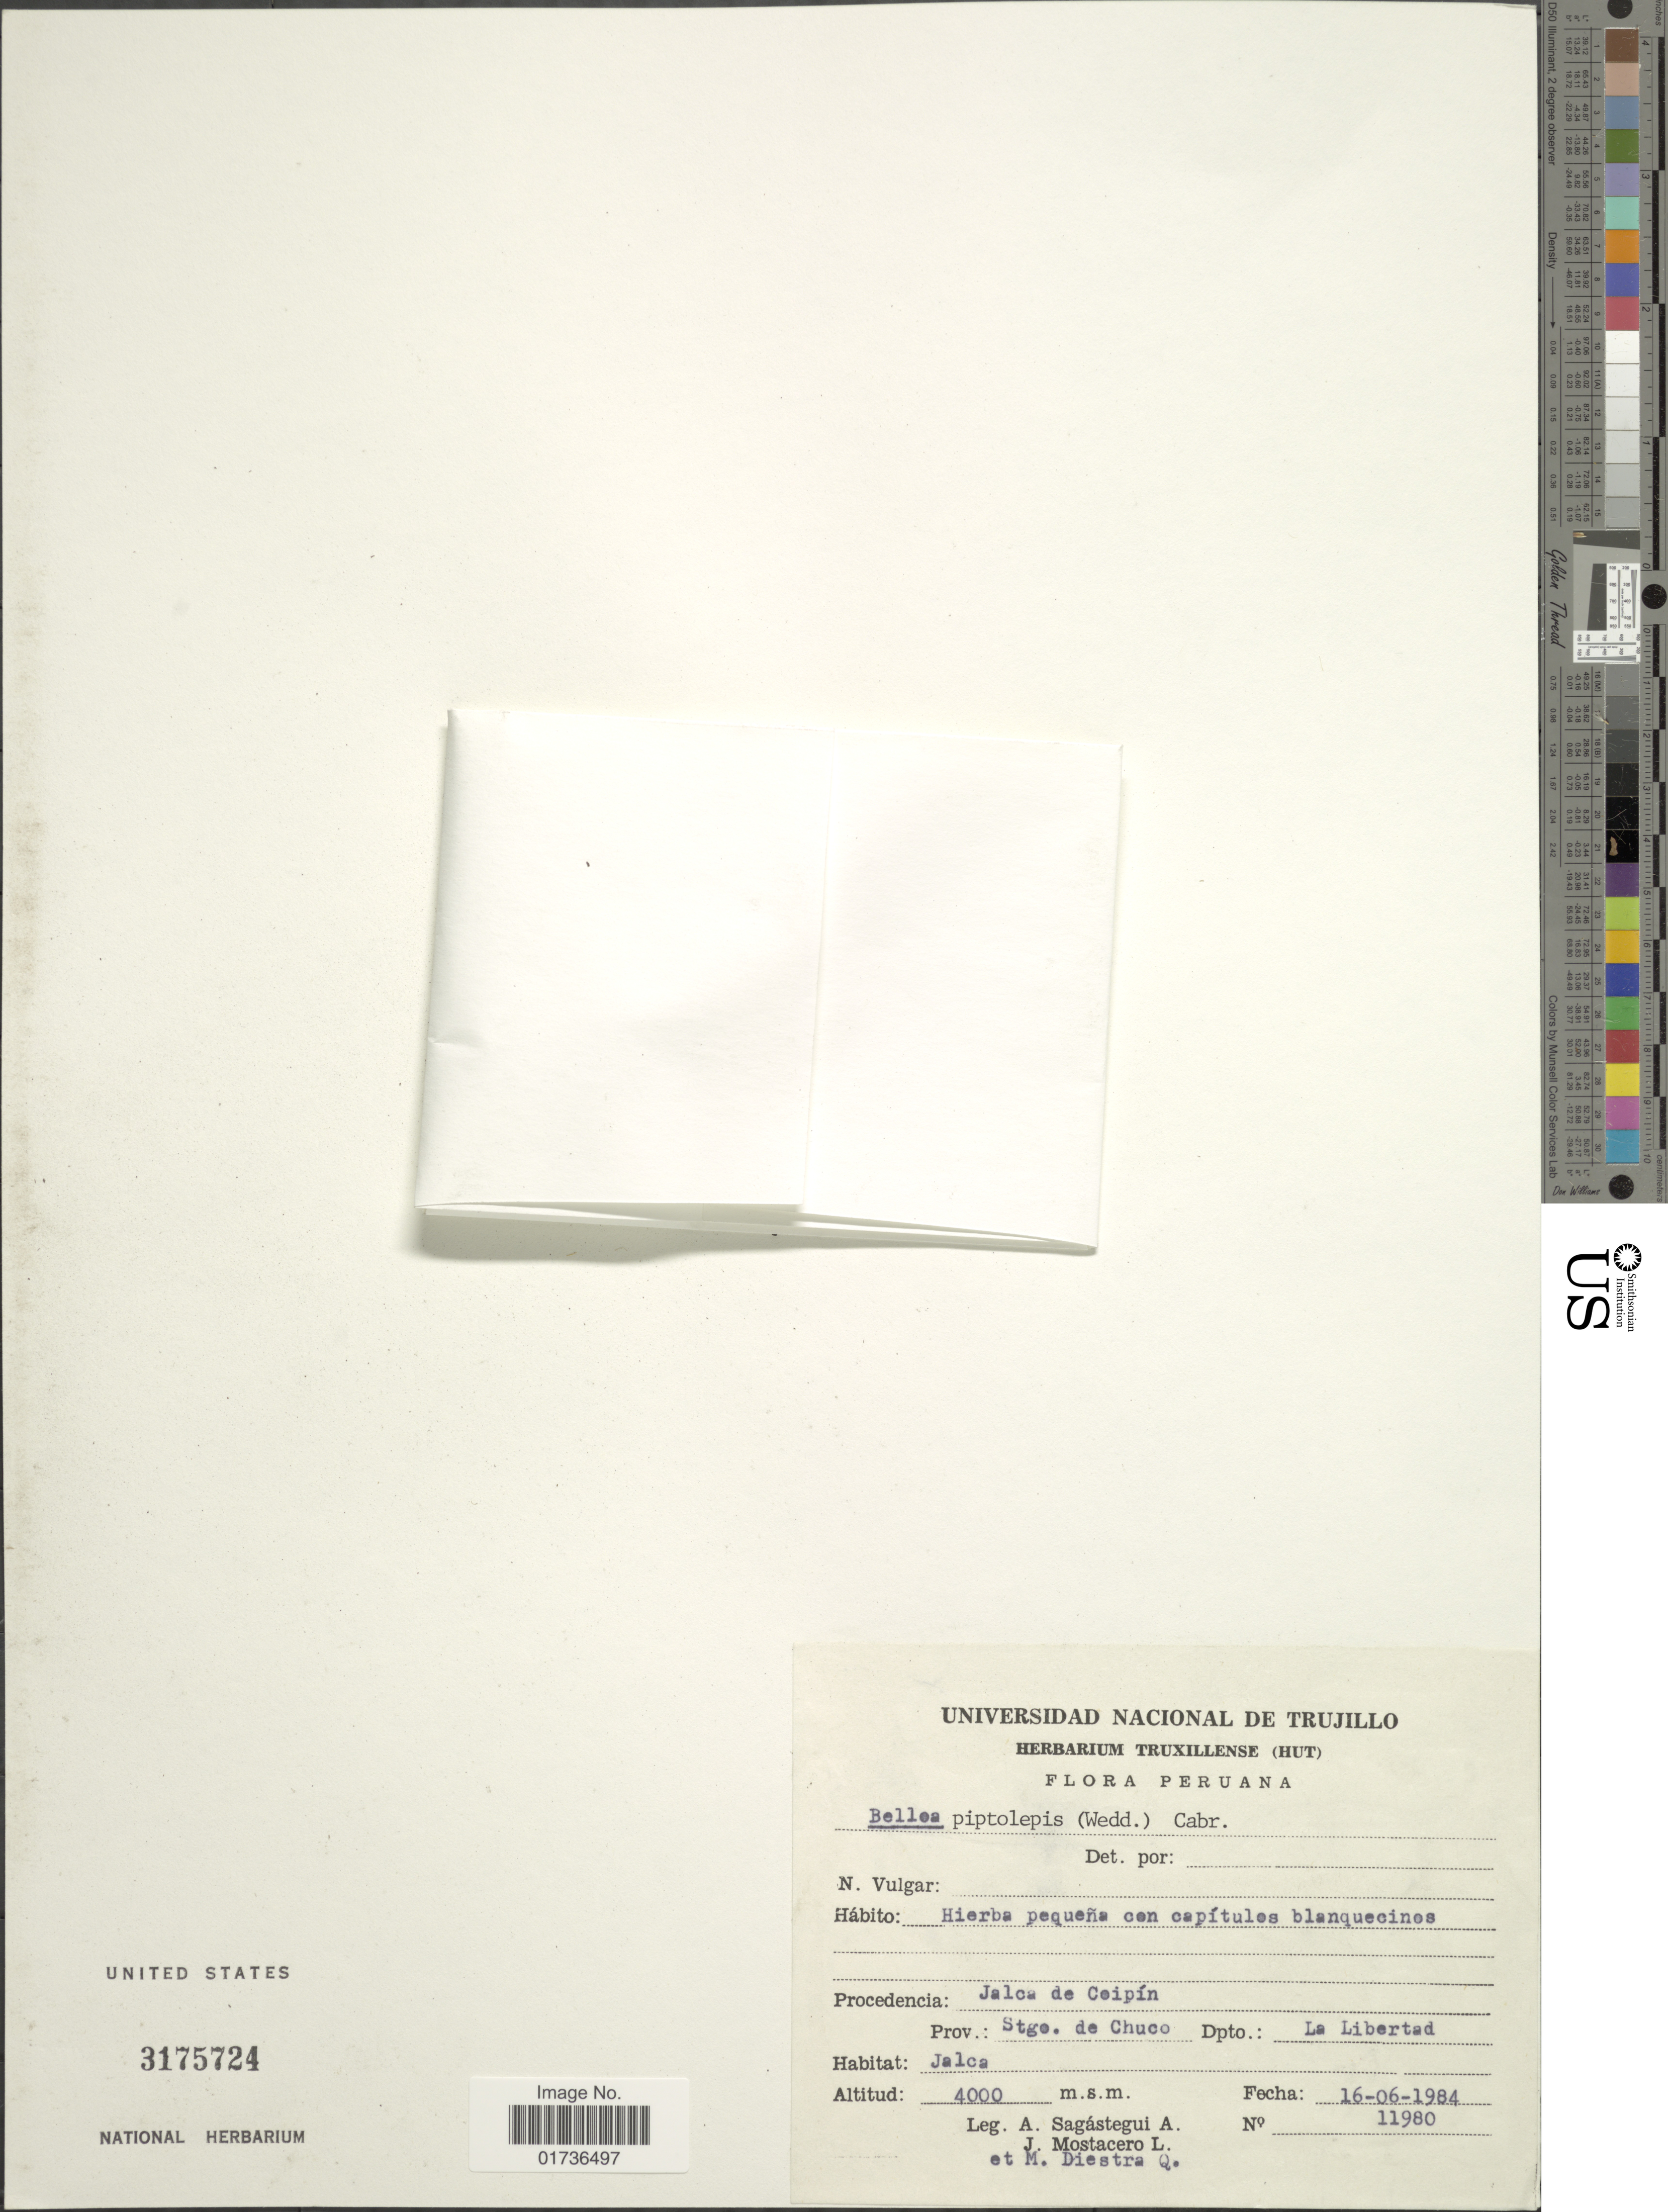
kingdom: Plantae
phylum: Tracheophyta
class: Magnoliopsida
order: Asterales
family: Asteraceae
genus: Mniodes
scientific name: Mniodes piptolepis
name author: (Wedd.) S.E. Freire et al.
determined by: Dillon, M. O.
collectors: A. Sagástegui A., J. Mostacero L. & M. Diestra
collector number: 11980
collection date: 1984-06-16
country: El Salvador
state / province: La Libertad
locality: Jalca de Coipín, Prov. Stge de Chuco, Dpto La Libertad, Jalca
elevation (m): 4000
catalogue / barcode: US 3175724